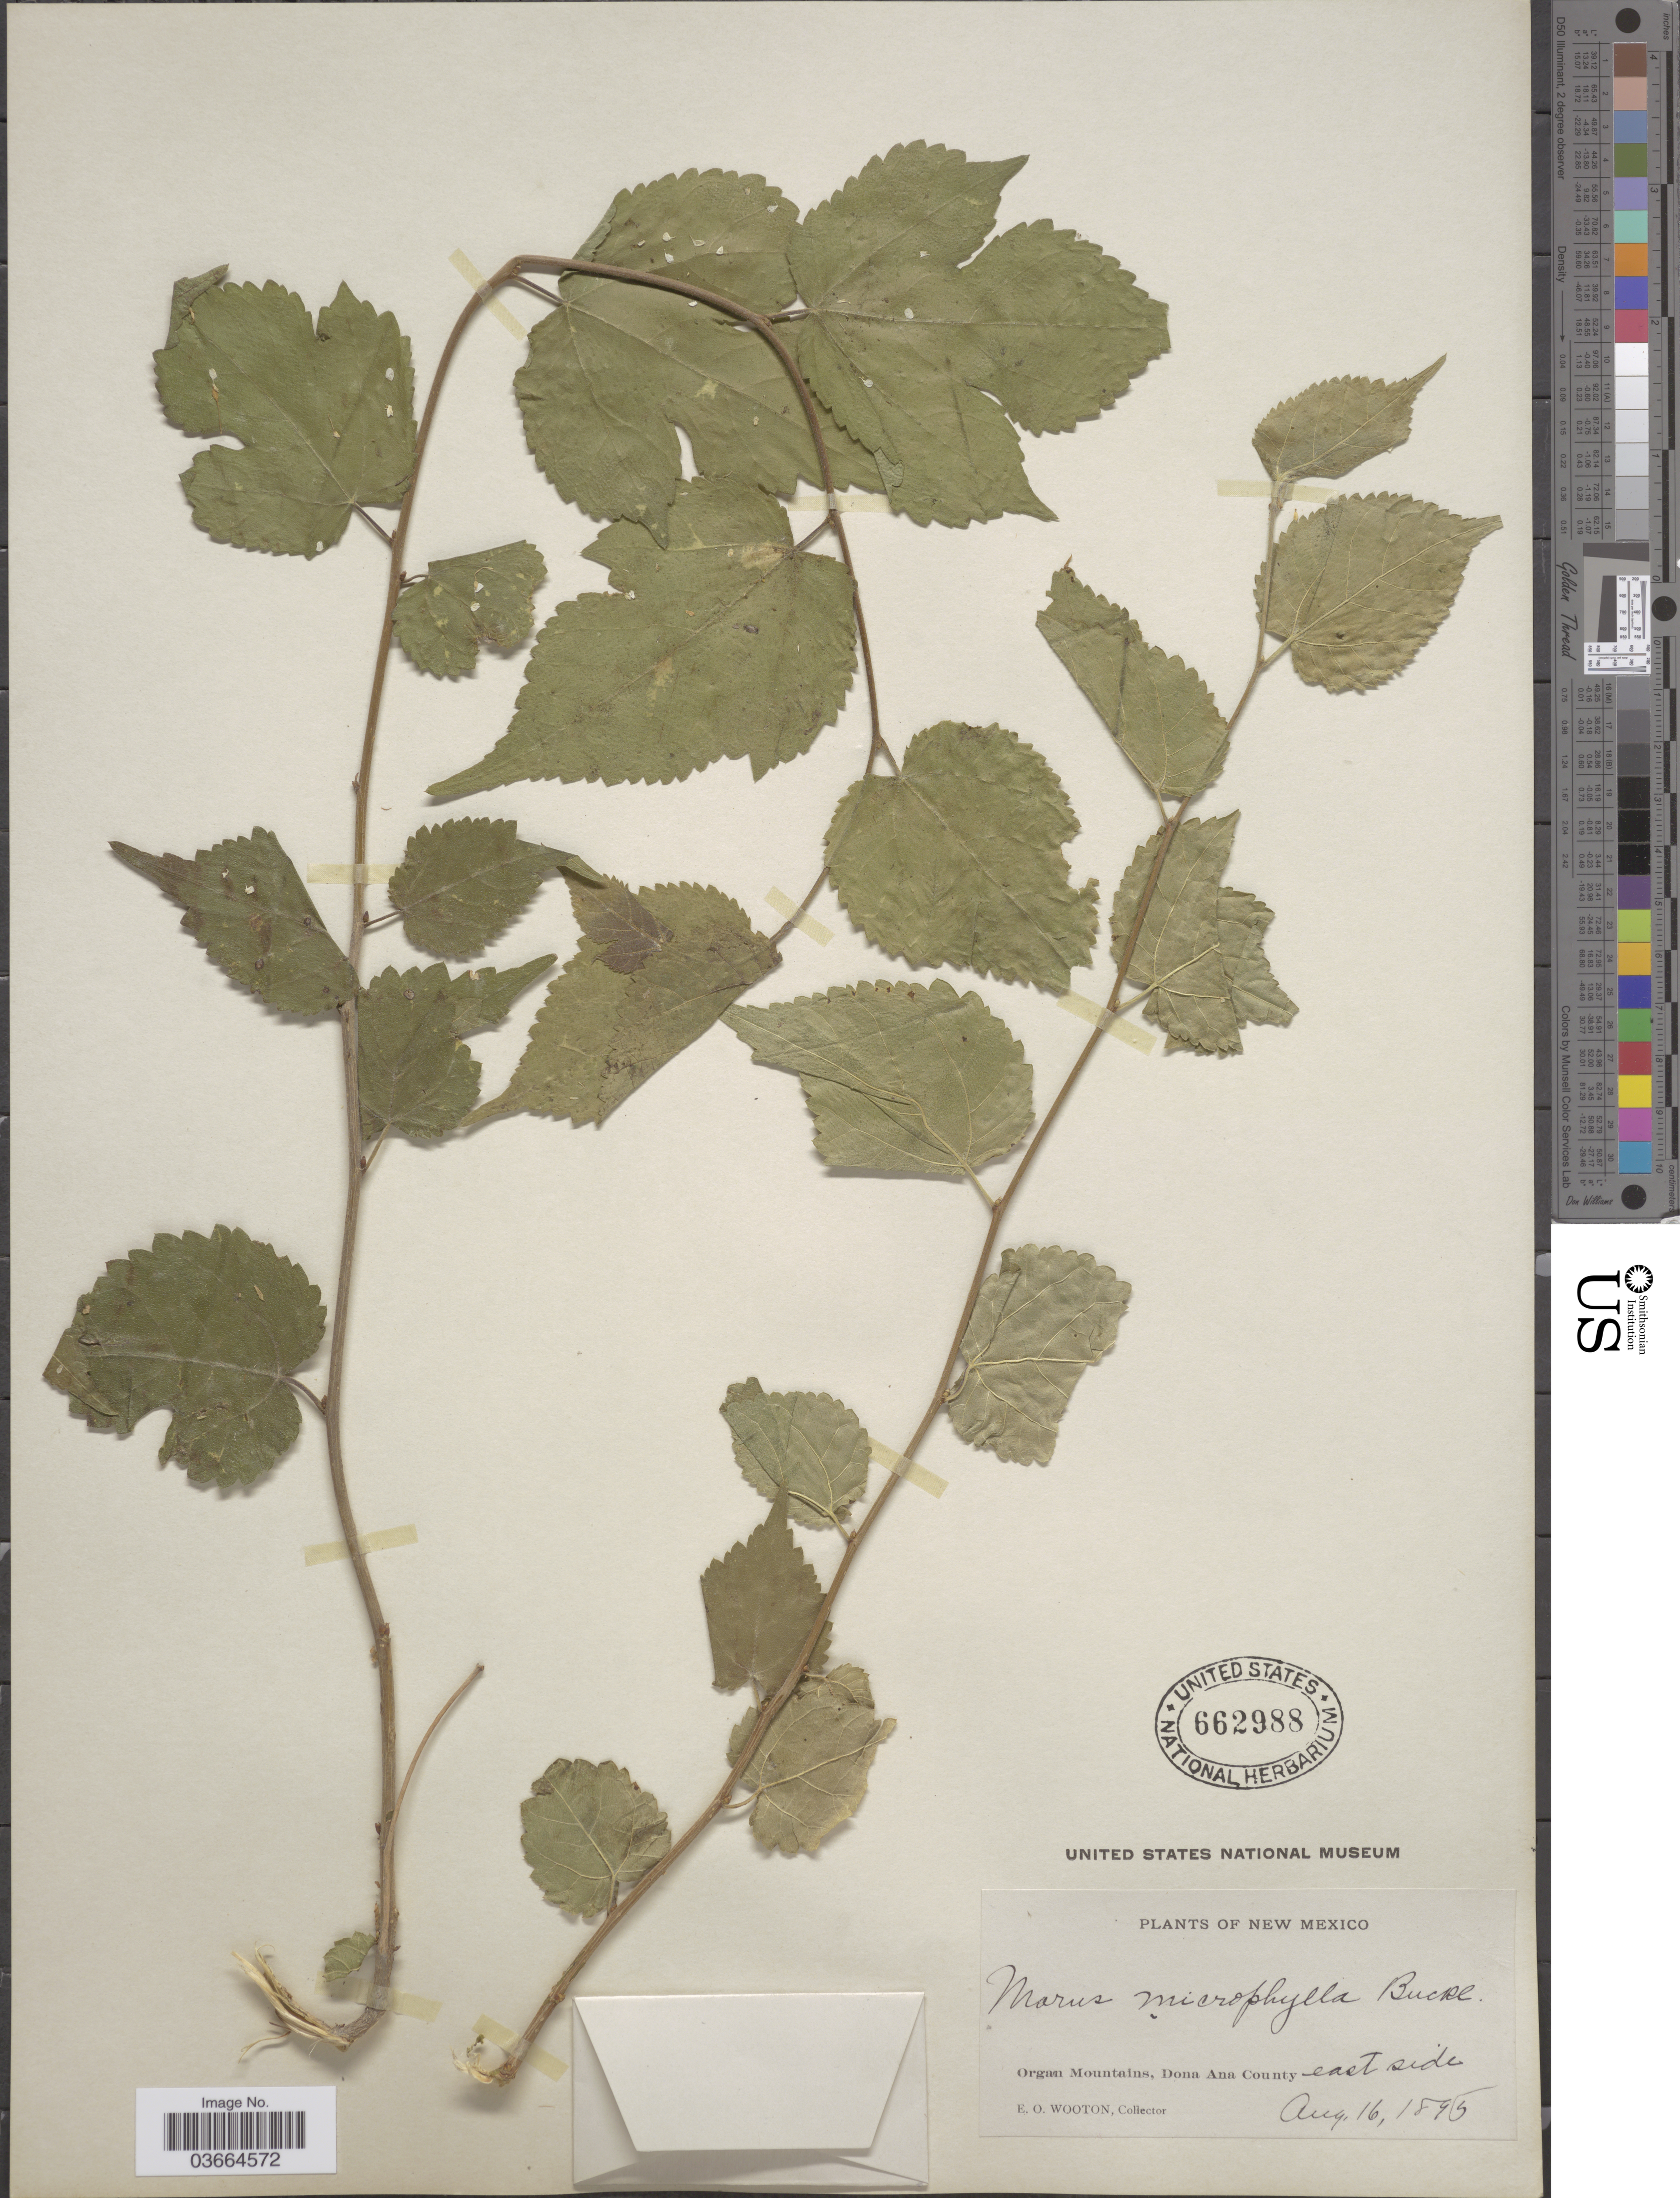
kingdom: Plantae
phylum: Tracheophyta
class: Magnoliopsida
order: Rosales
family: Moraceae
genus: Morus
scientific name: Morus microphylla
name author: Buckley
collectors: E. O. Wooton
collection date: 1895-08-16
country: United States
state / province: New Mexico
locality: Organ Mountains, Dona Ana County, east side.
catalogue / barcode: US 662988